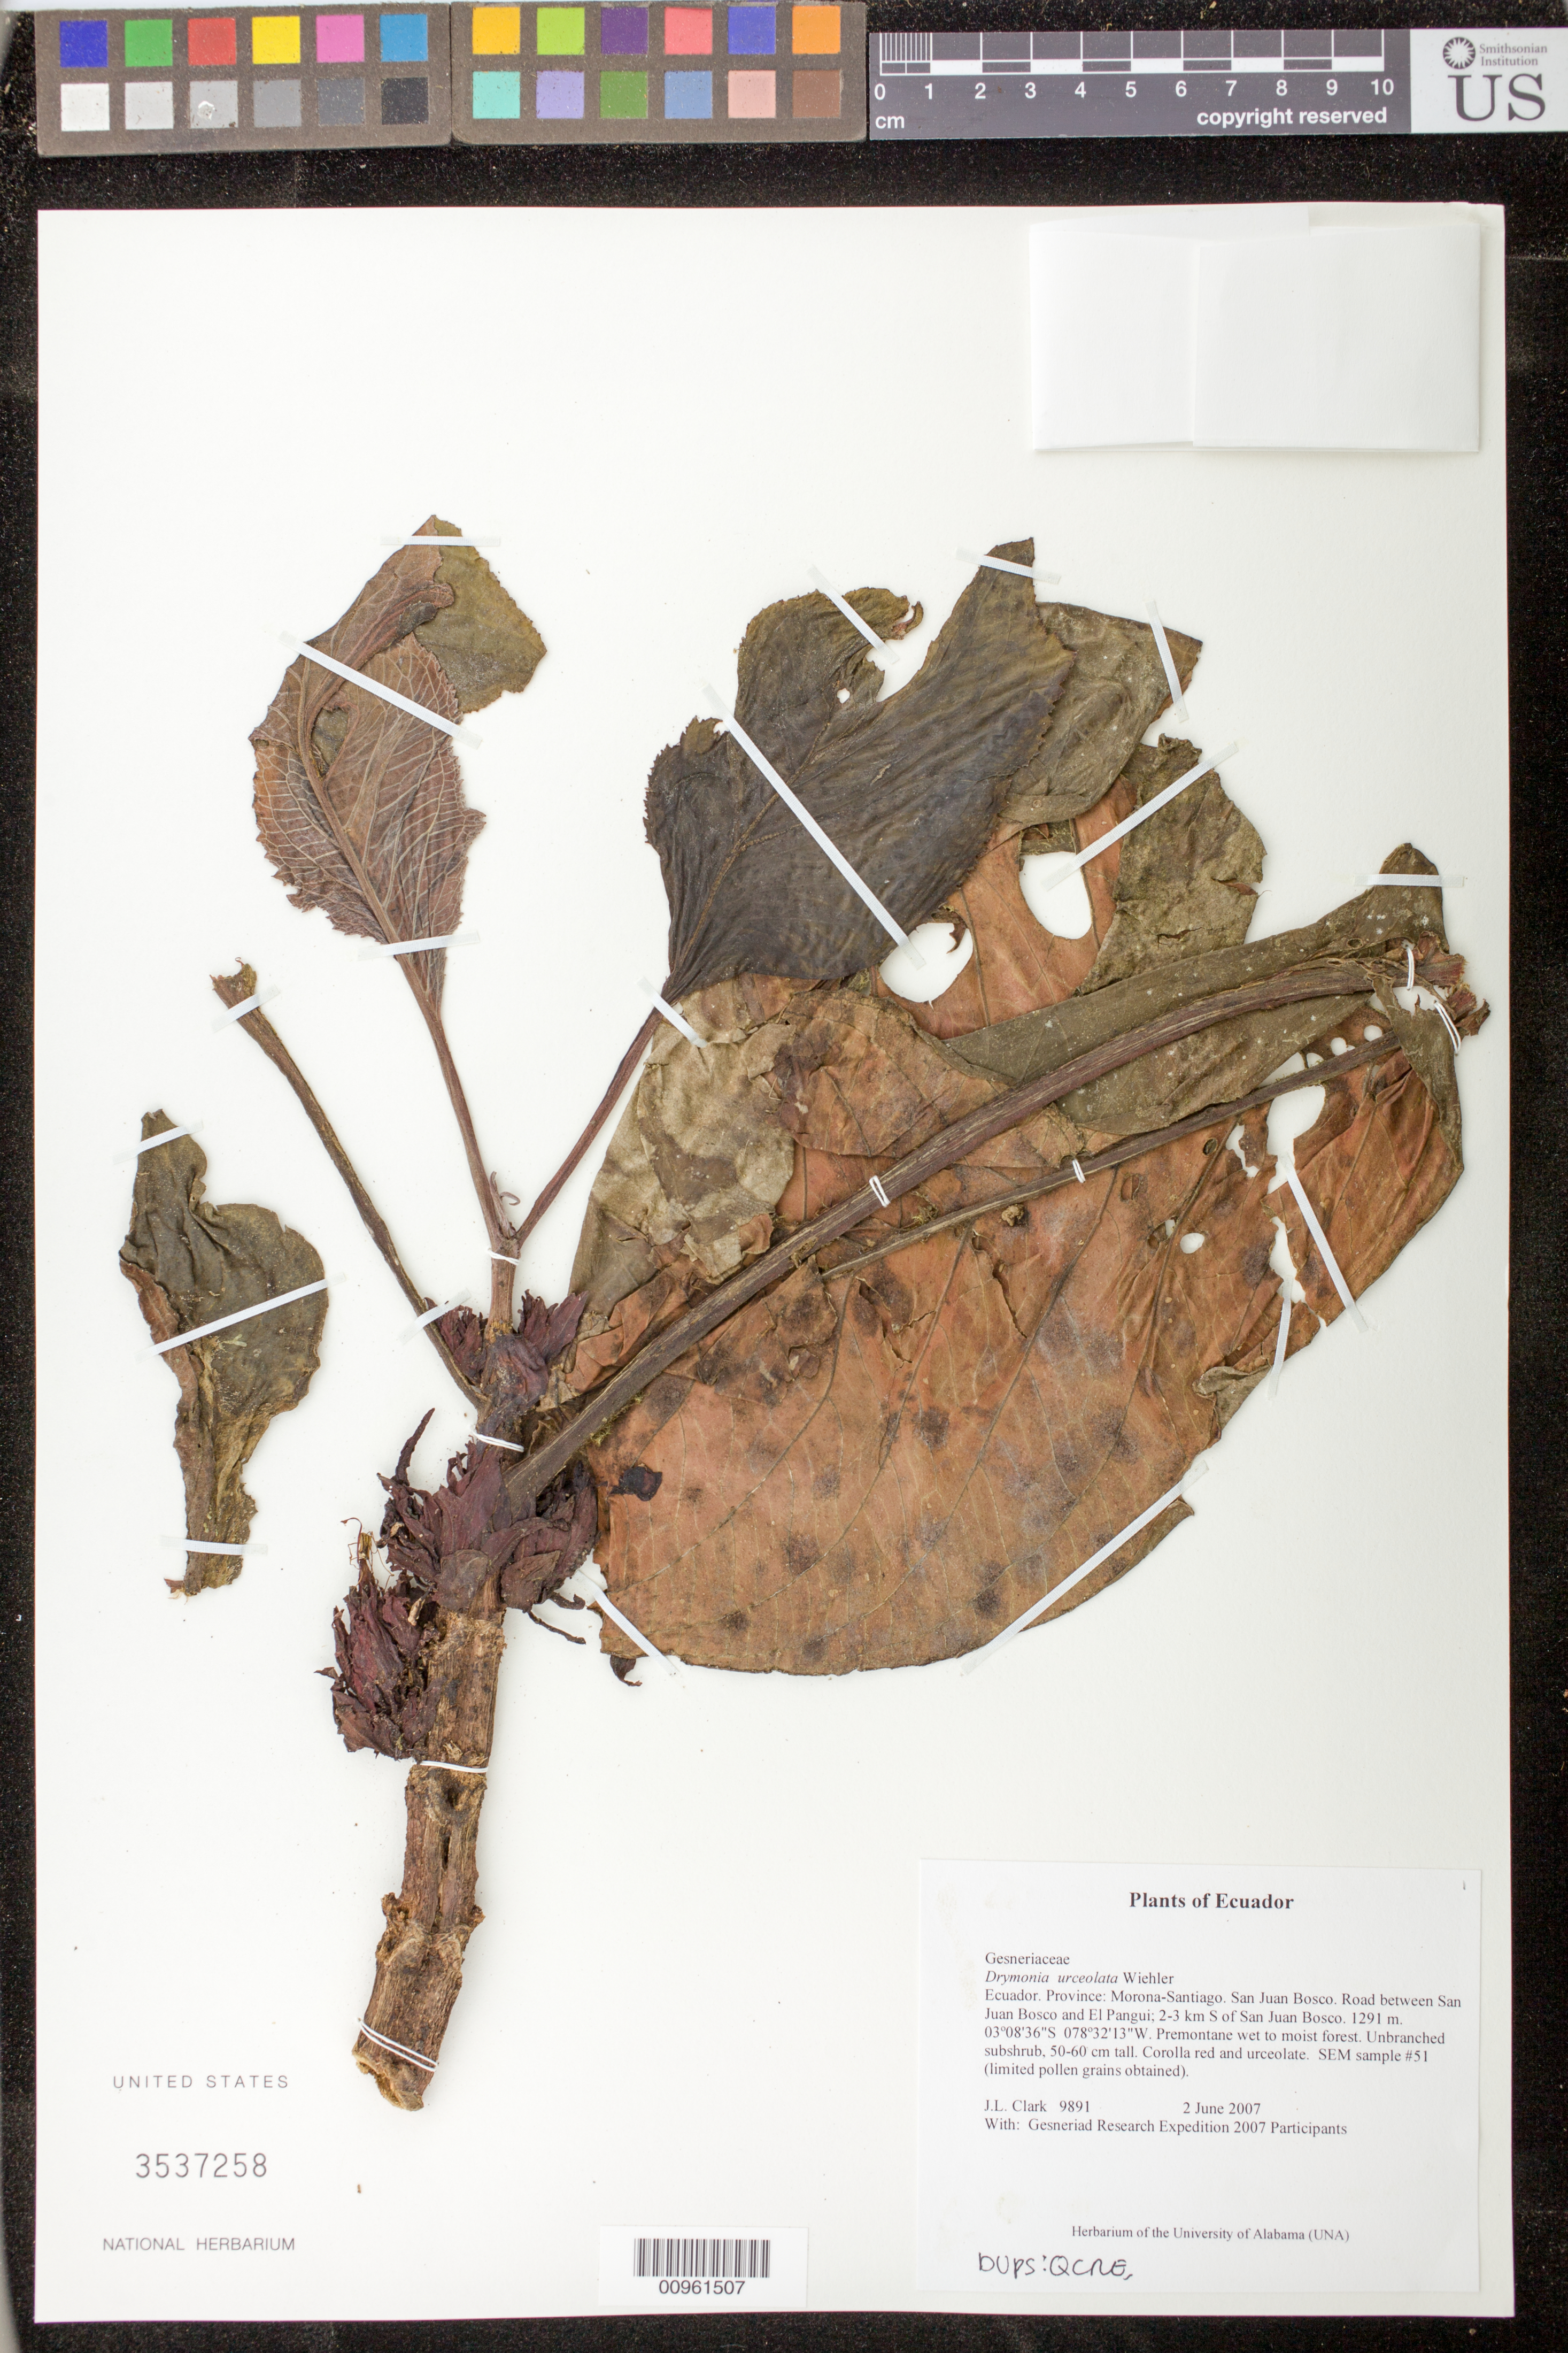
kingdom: Plantae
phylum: Tracheophyta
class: Magnoliopsida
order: Lamiales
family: Gesneriaceae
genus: Drymonia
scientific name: Drymonia urceolata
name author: Wiehler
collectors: J. L. Clark & Gesneriad Research Expedition 2007 Participants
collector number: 9891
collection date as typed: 02 Jun 2007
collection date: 2007-06-02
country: Ecuador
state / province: Morona-Santiago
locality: San Juan Bosco. Road between San Juan Bosco and El Pangui; 2-3 km S of San Juan Bosco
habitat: Premontane wet to moist forest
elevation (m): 1291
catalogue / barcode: US 3537258